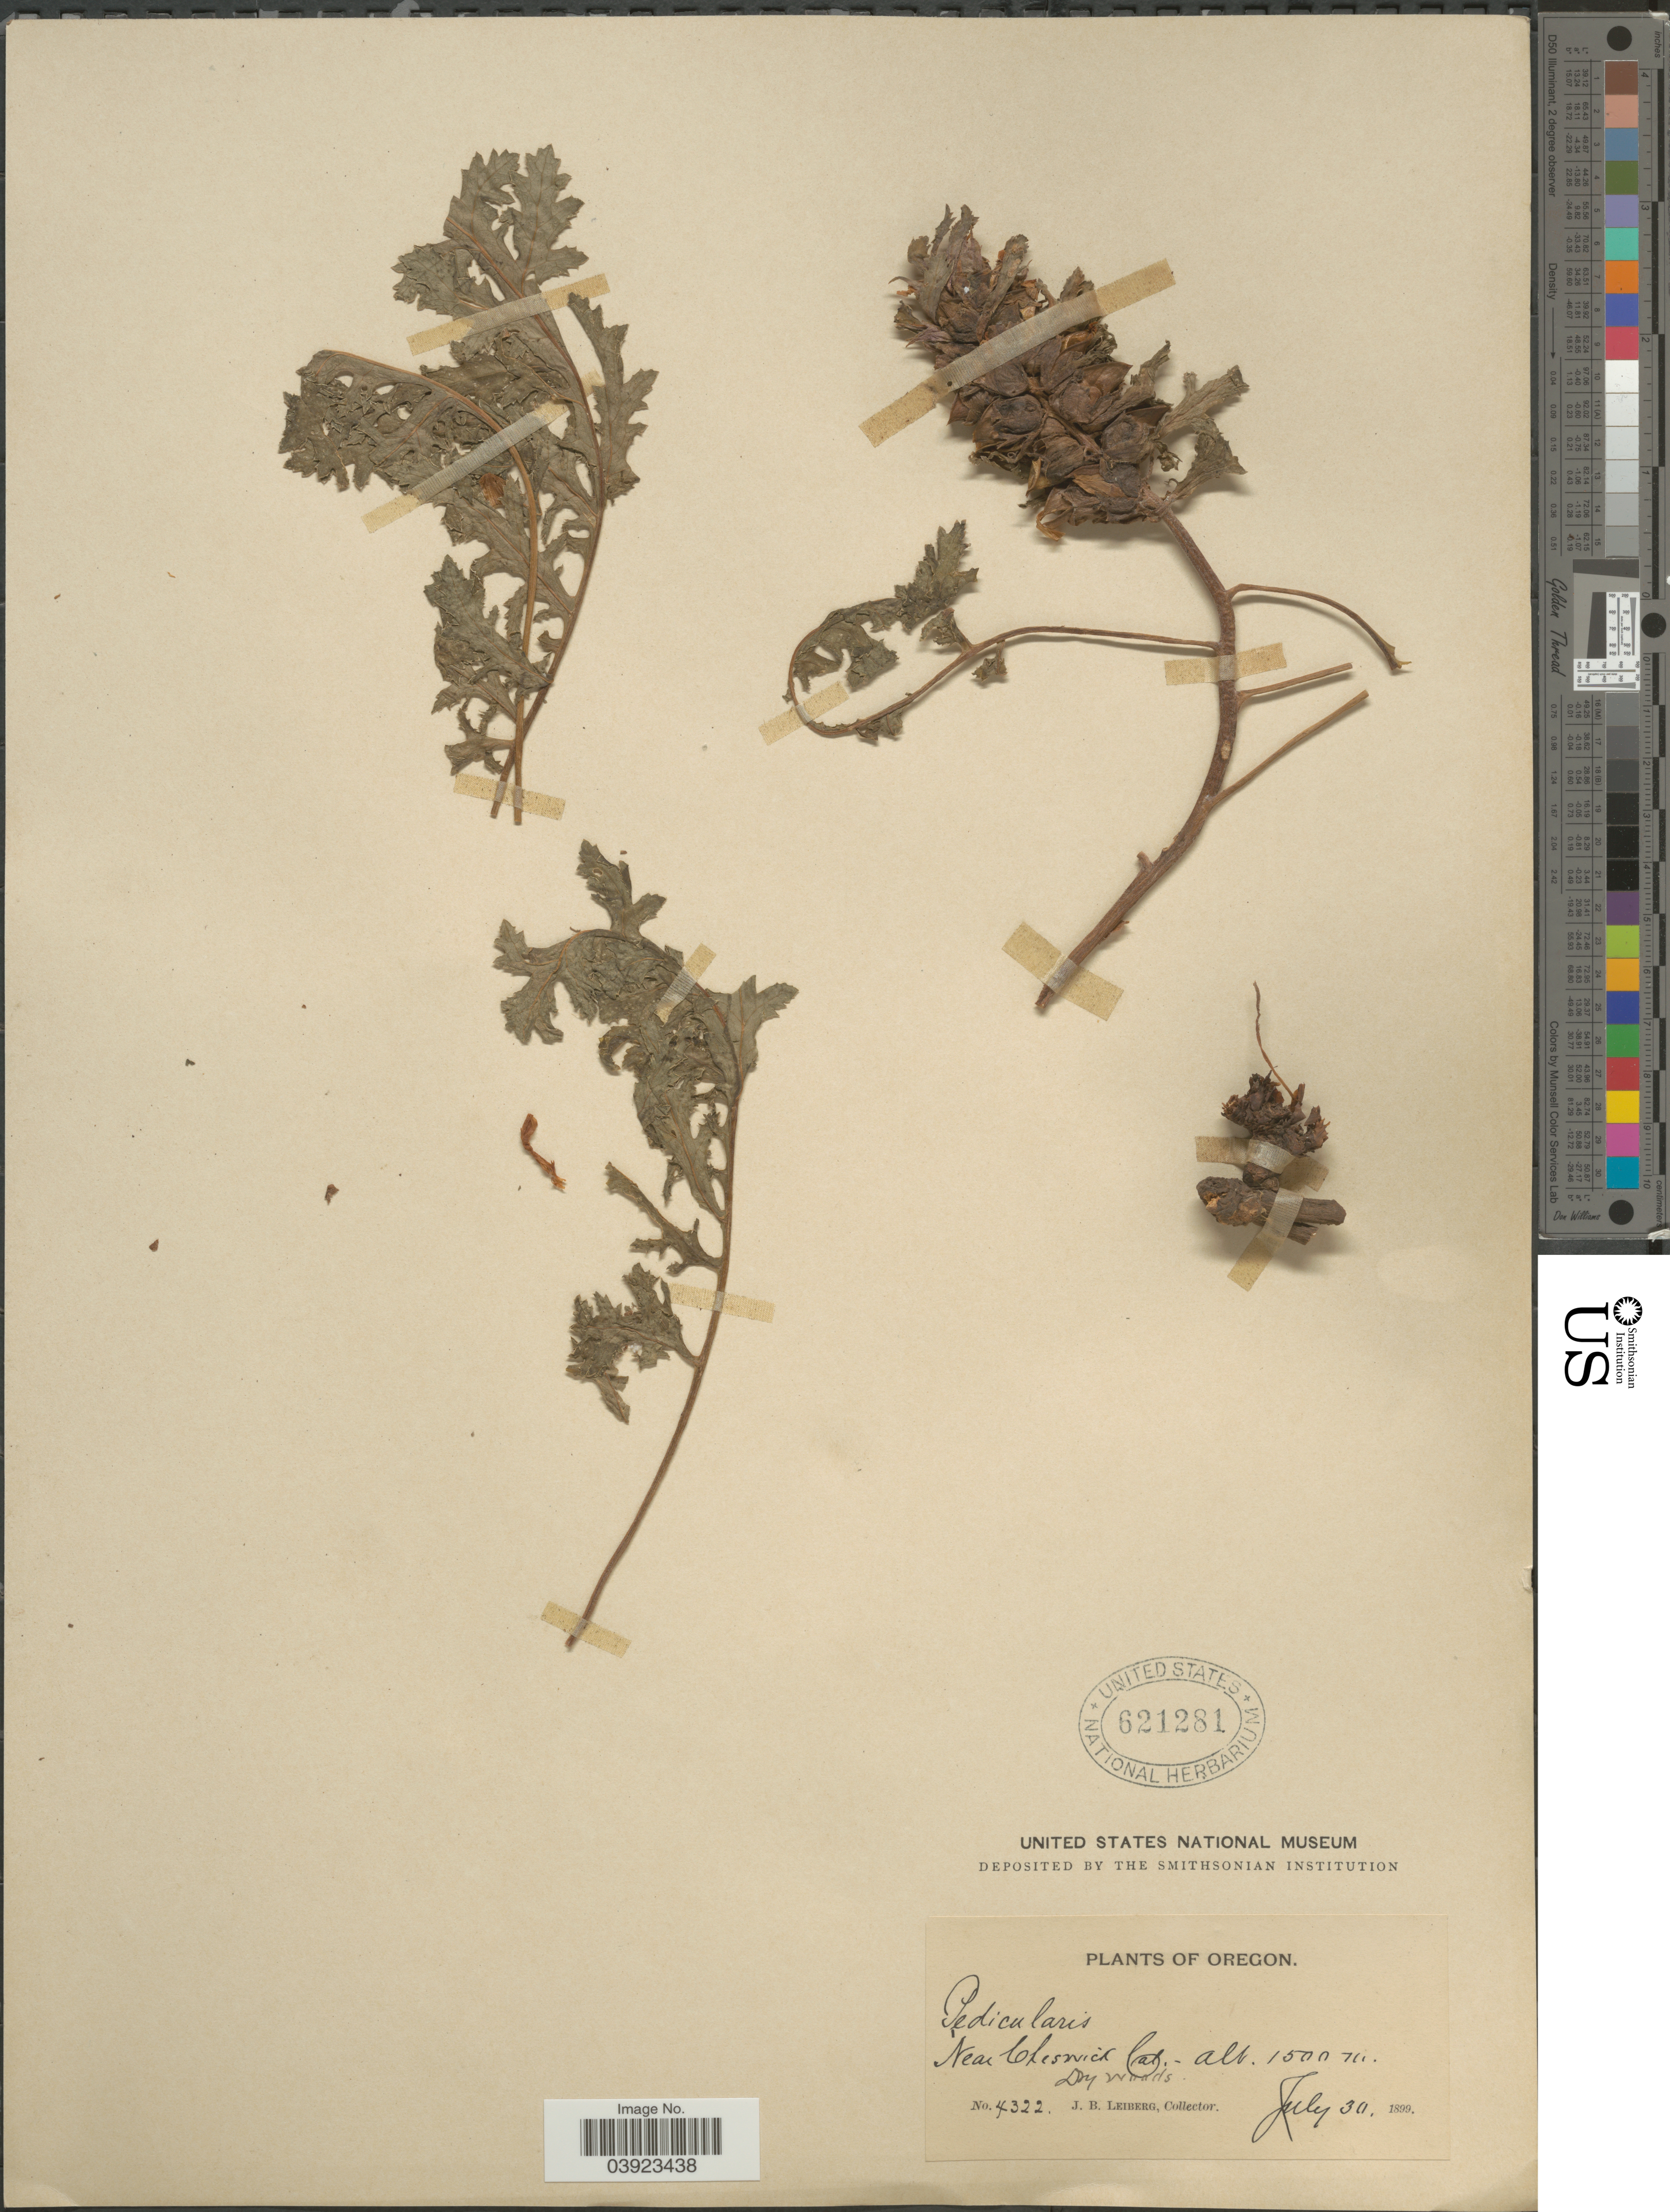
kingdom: Plantae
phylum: Tracheophyta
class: Magnoliopsida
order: Lamiales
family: Orobanchaceae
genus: Pedicularis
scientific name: Pedicularis semibarbata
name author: A. Gray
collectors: J. B. Leiberg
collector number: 4322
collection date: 1899-07-30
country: United States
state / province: California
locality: Near Cheswick Cal.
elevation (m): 1500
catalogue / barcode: US 621281